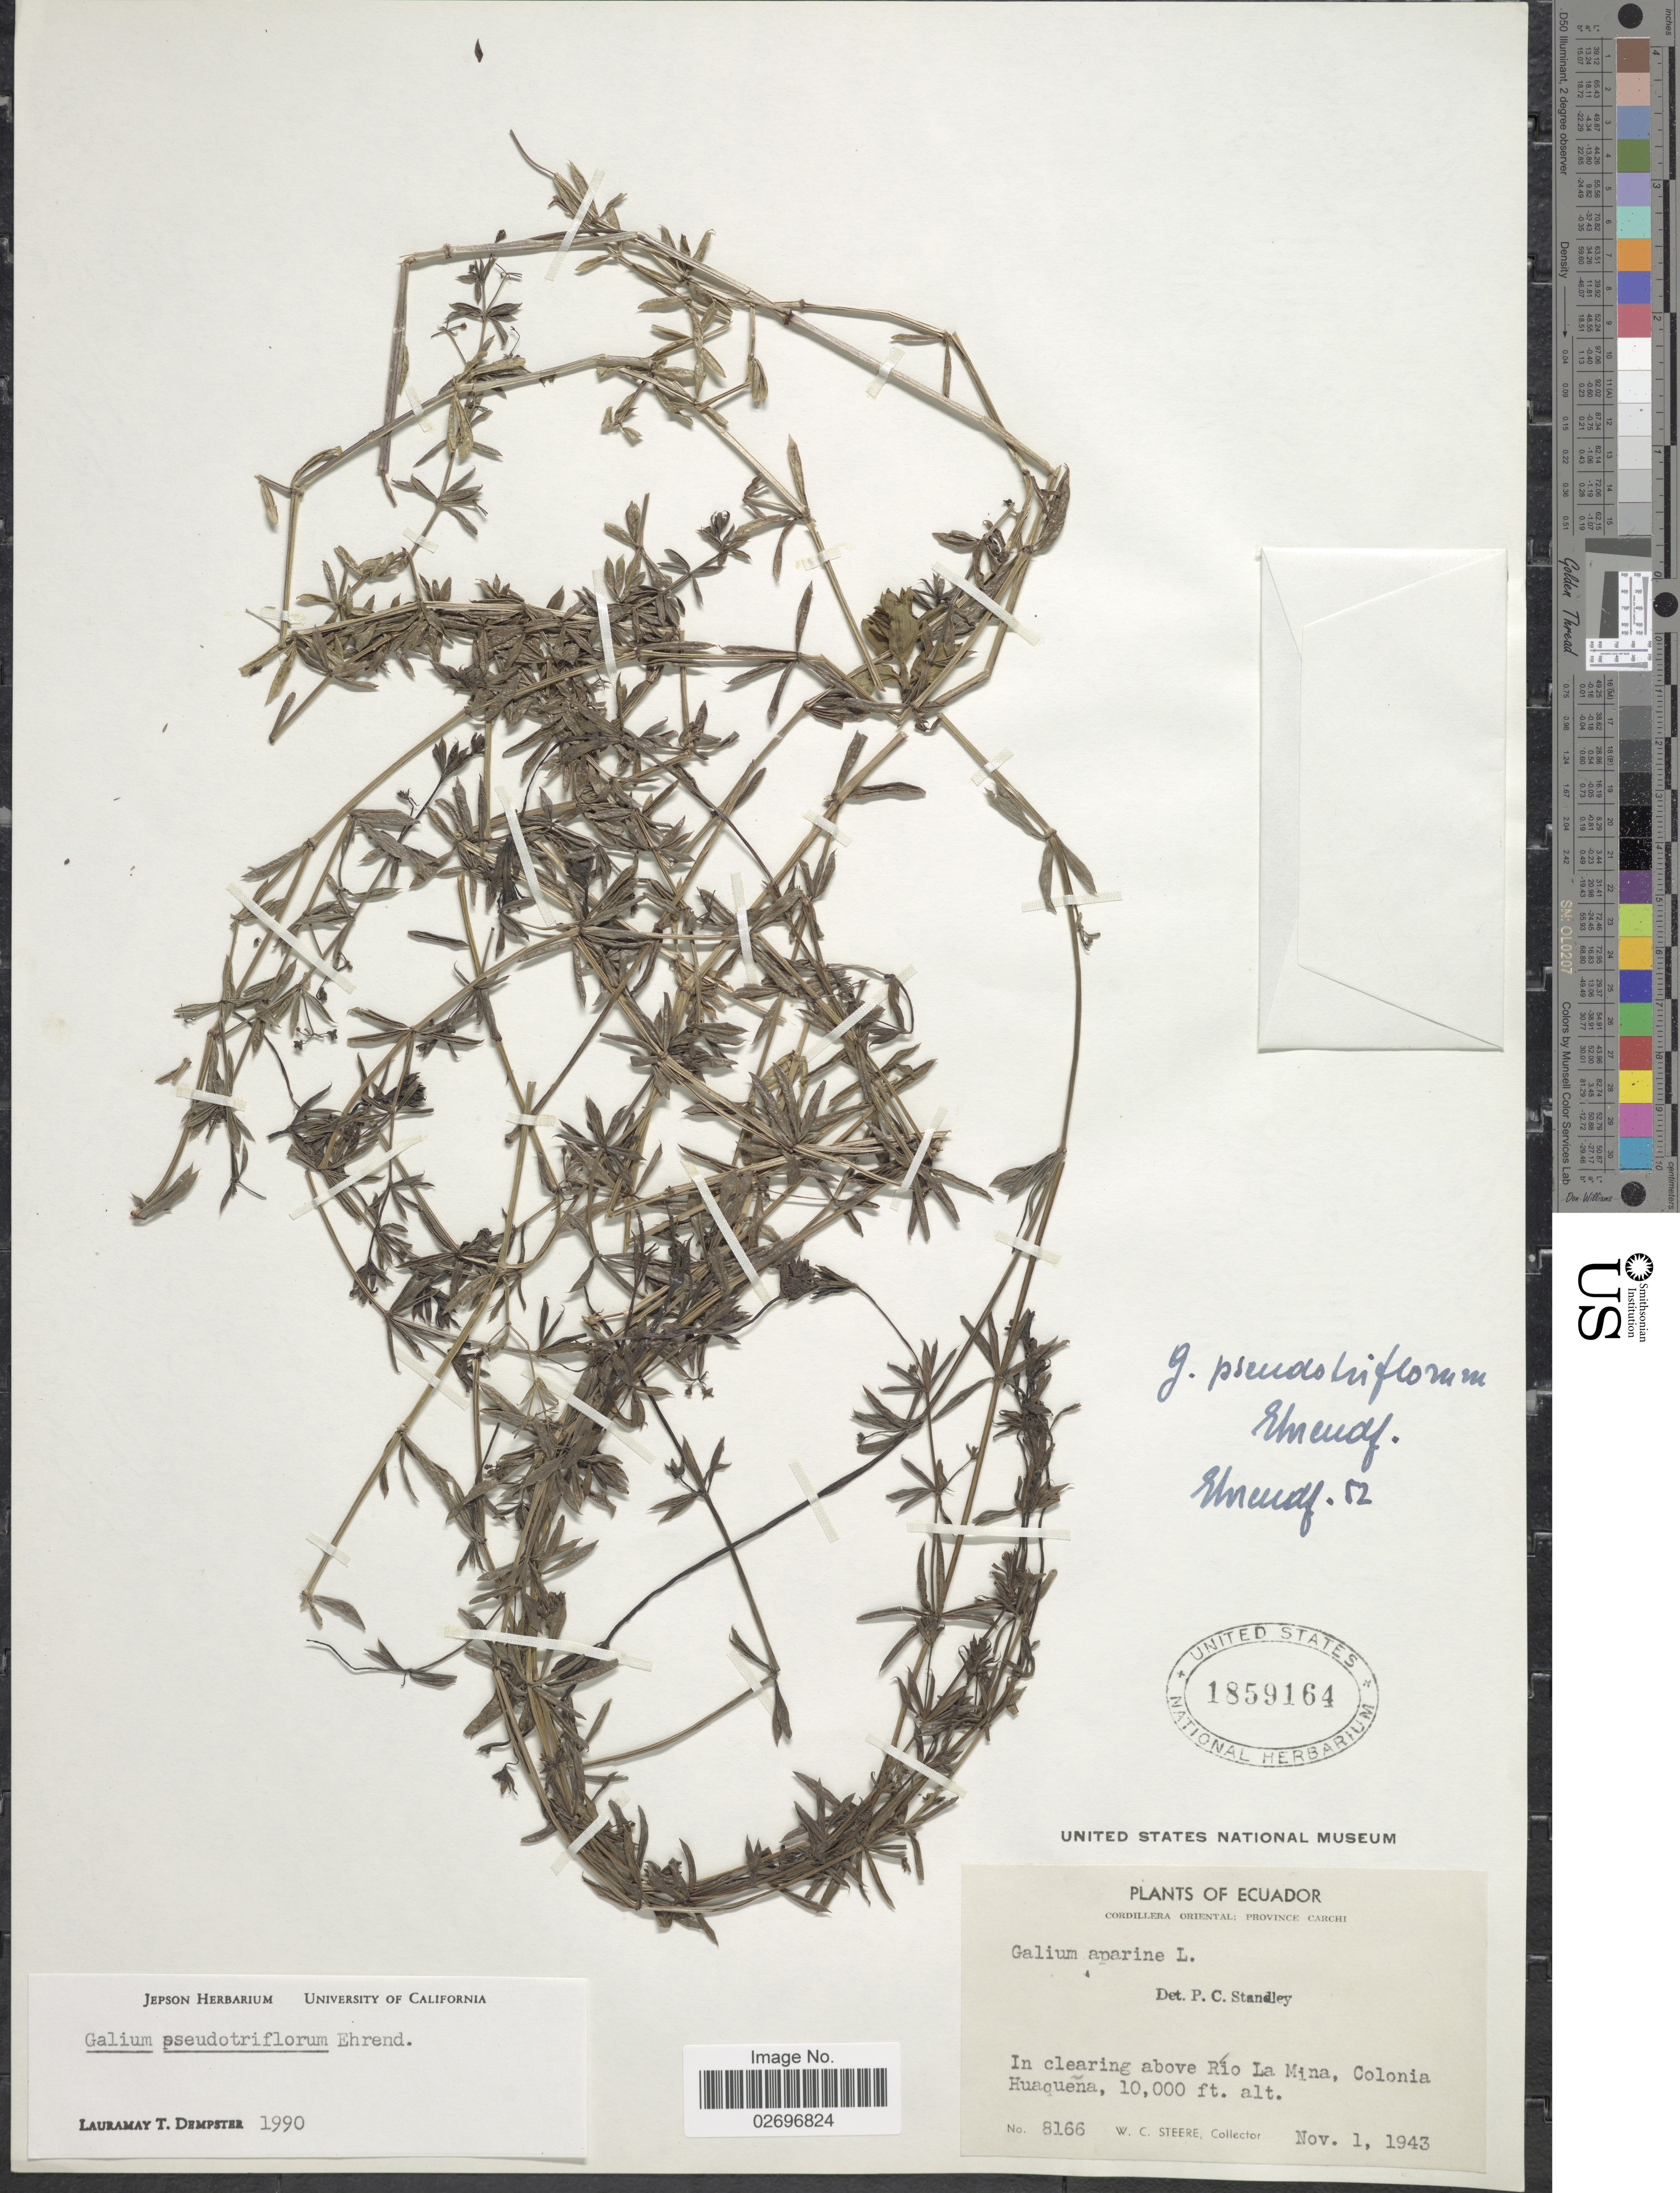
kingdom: Plantae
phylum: Tracheophyta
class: Magnoliopsida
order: Gentianales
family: Rubiaceae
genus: Galium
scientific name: Galium pseudotriflorum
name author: Dempster & Ehrend.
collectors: W. C. Steere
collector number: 8166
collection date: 1943-11-01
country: Ecuador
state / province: Carchi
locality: Cordillera Oriental, In clearing above Río La Mina, Colonia Huaqueña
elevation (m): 3048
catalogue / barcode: US 1859164